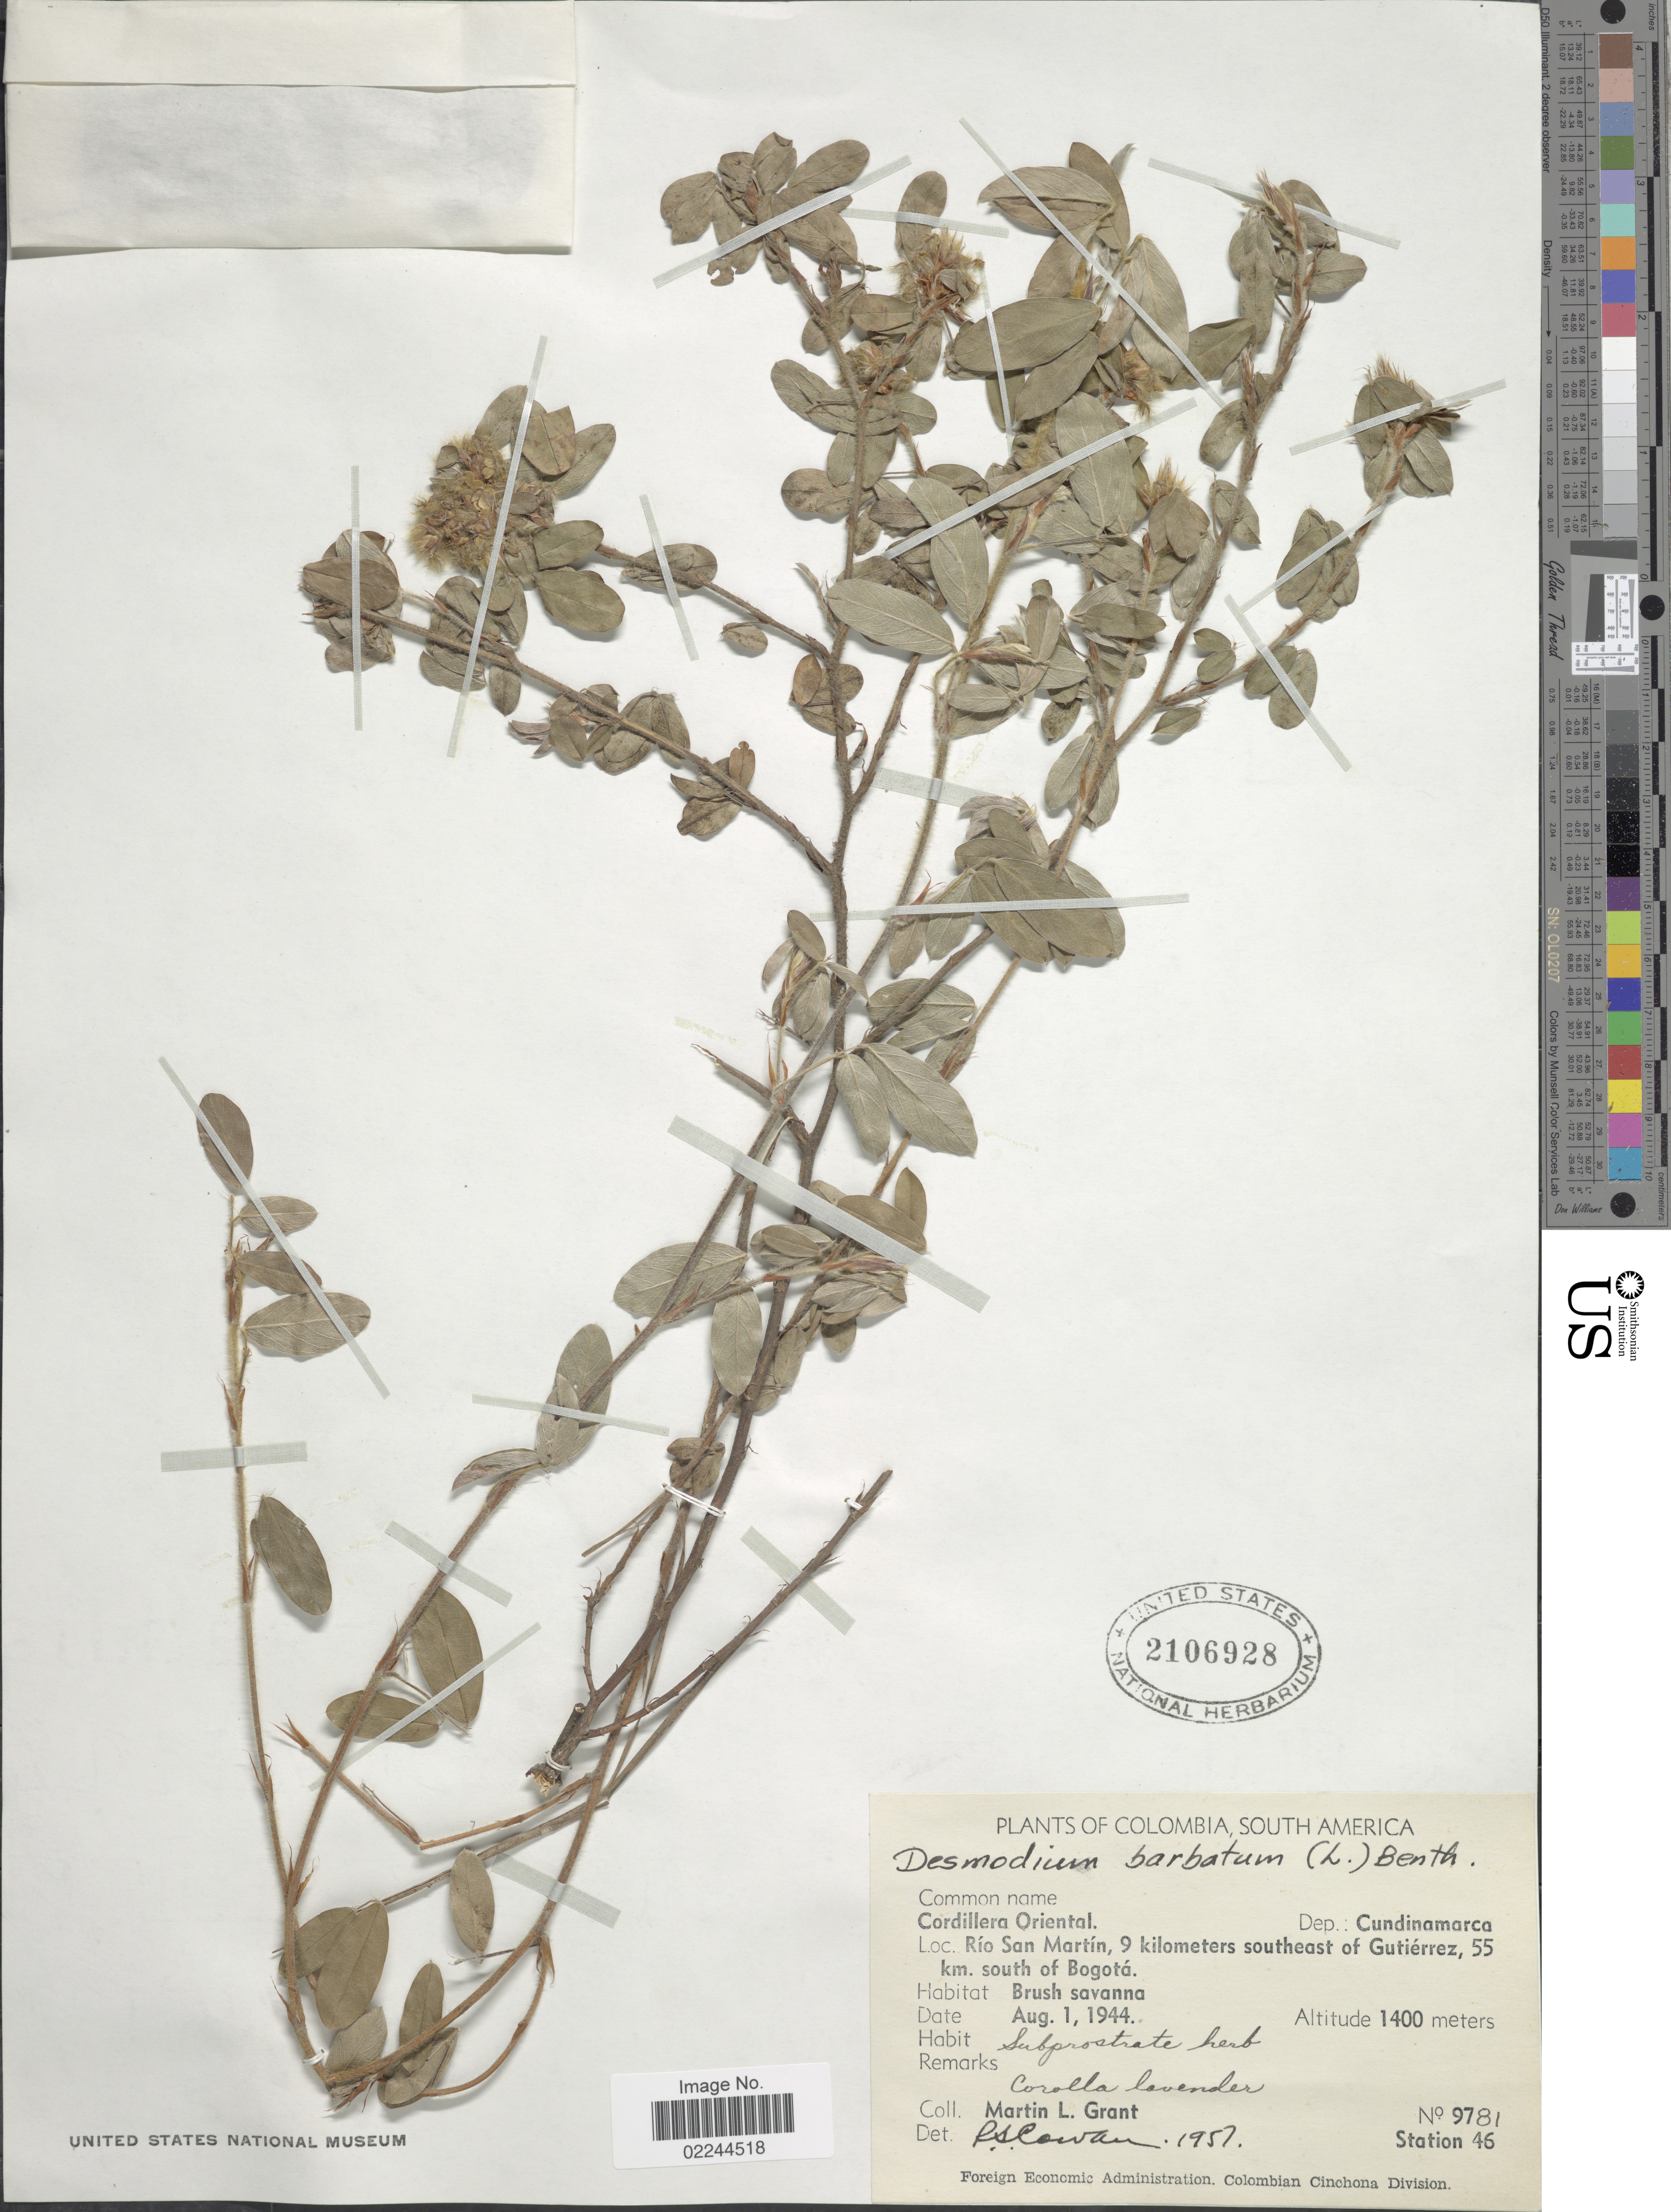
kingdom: Plantae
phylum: Tracheophyta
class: Magnoliopsida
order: Fabales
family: Fabaceae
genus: Grona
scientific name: Grona barbata var. barbata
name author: (L.) H. Ohashi & K. Ohashi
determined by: Strong, Mark T., (BOT), Smithsonian Institution - National Museum of Natural History (UNITED STATES)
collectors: M. L. Grant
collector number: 9781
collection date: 1944-08-01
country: Colombia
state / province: Cundinamarca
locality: Cordillera Oriental. Rio San Martin, 9 kilometers southeast of Gutierrez, 55 km. south of Bogota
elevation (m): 1400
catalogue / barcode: US 2106928